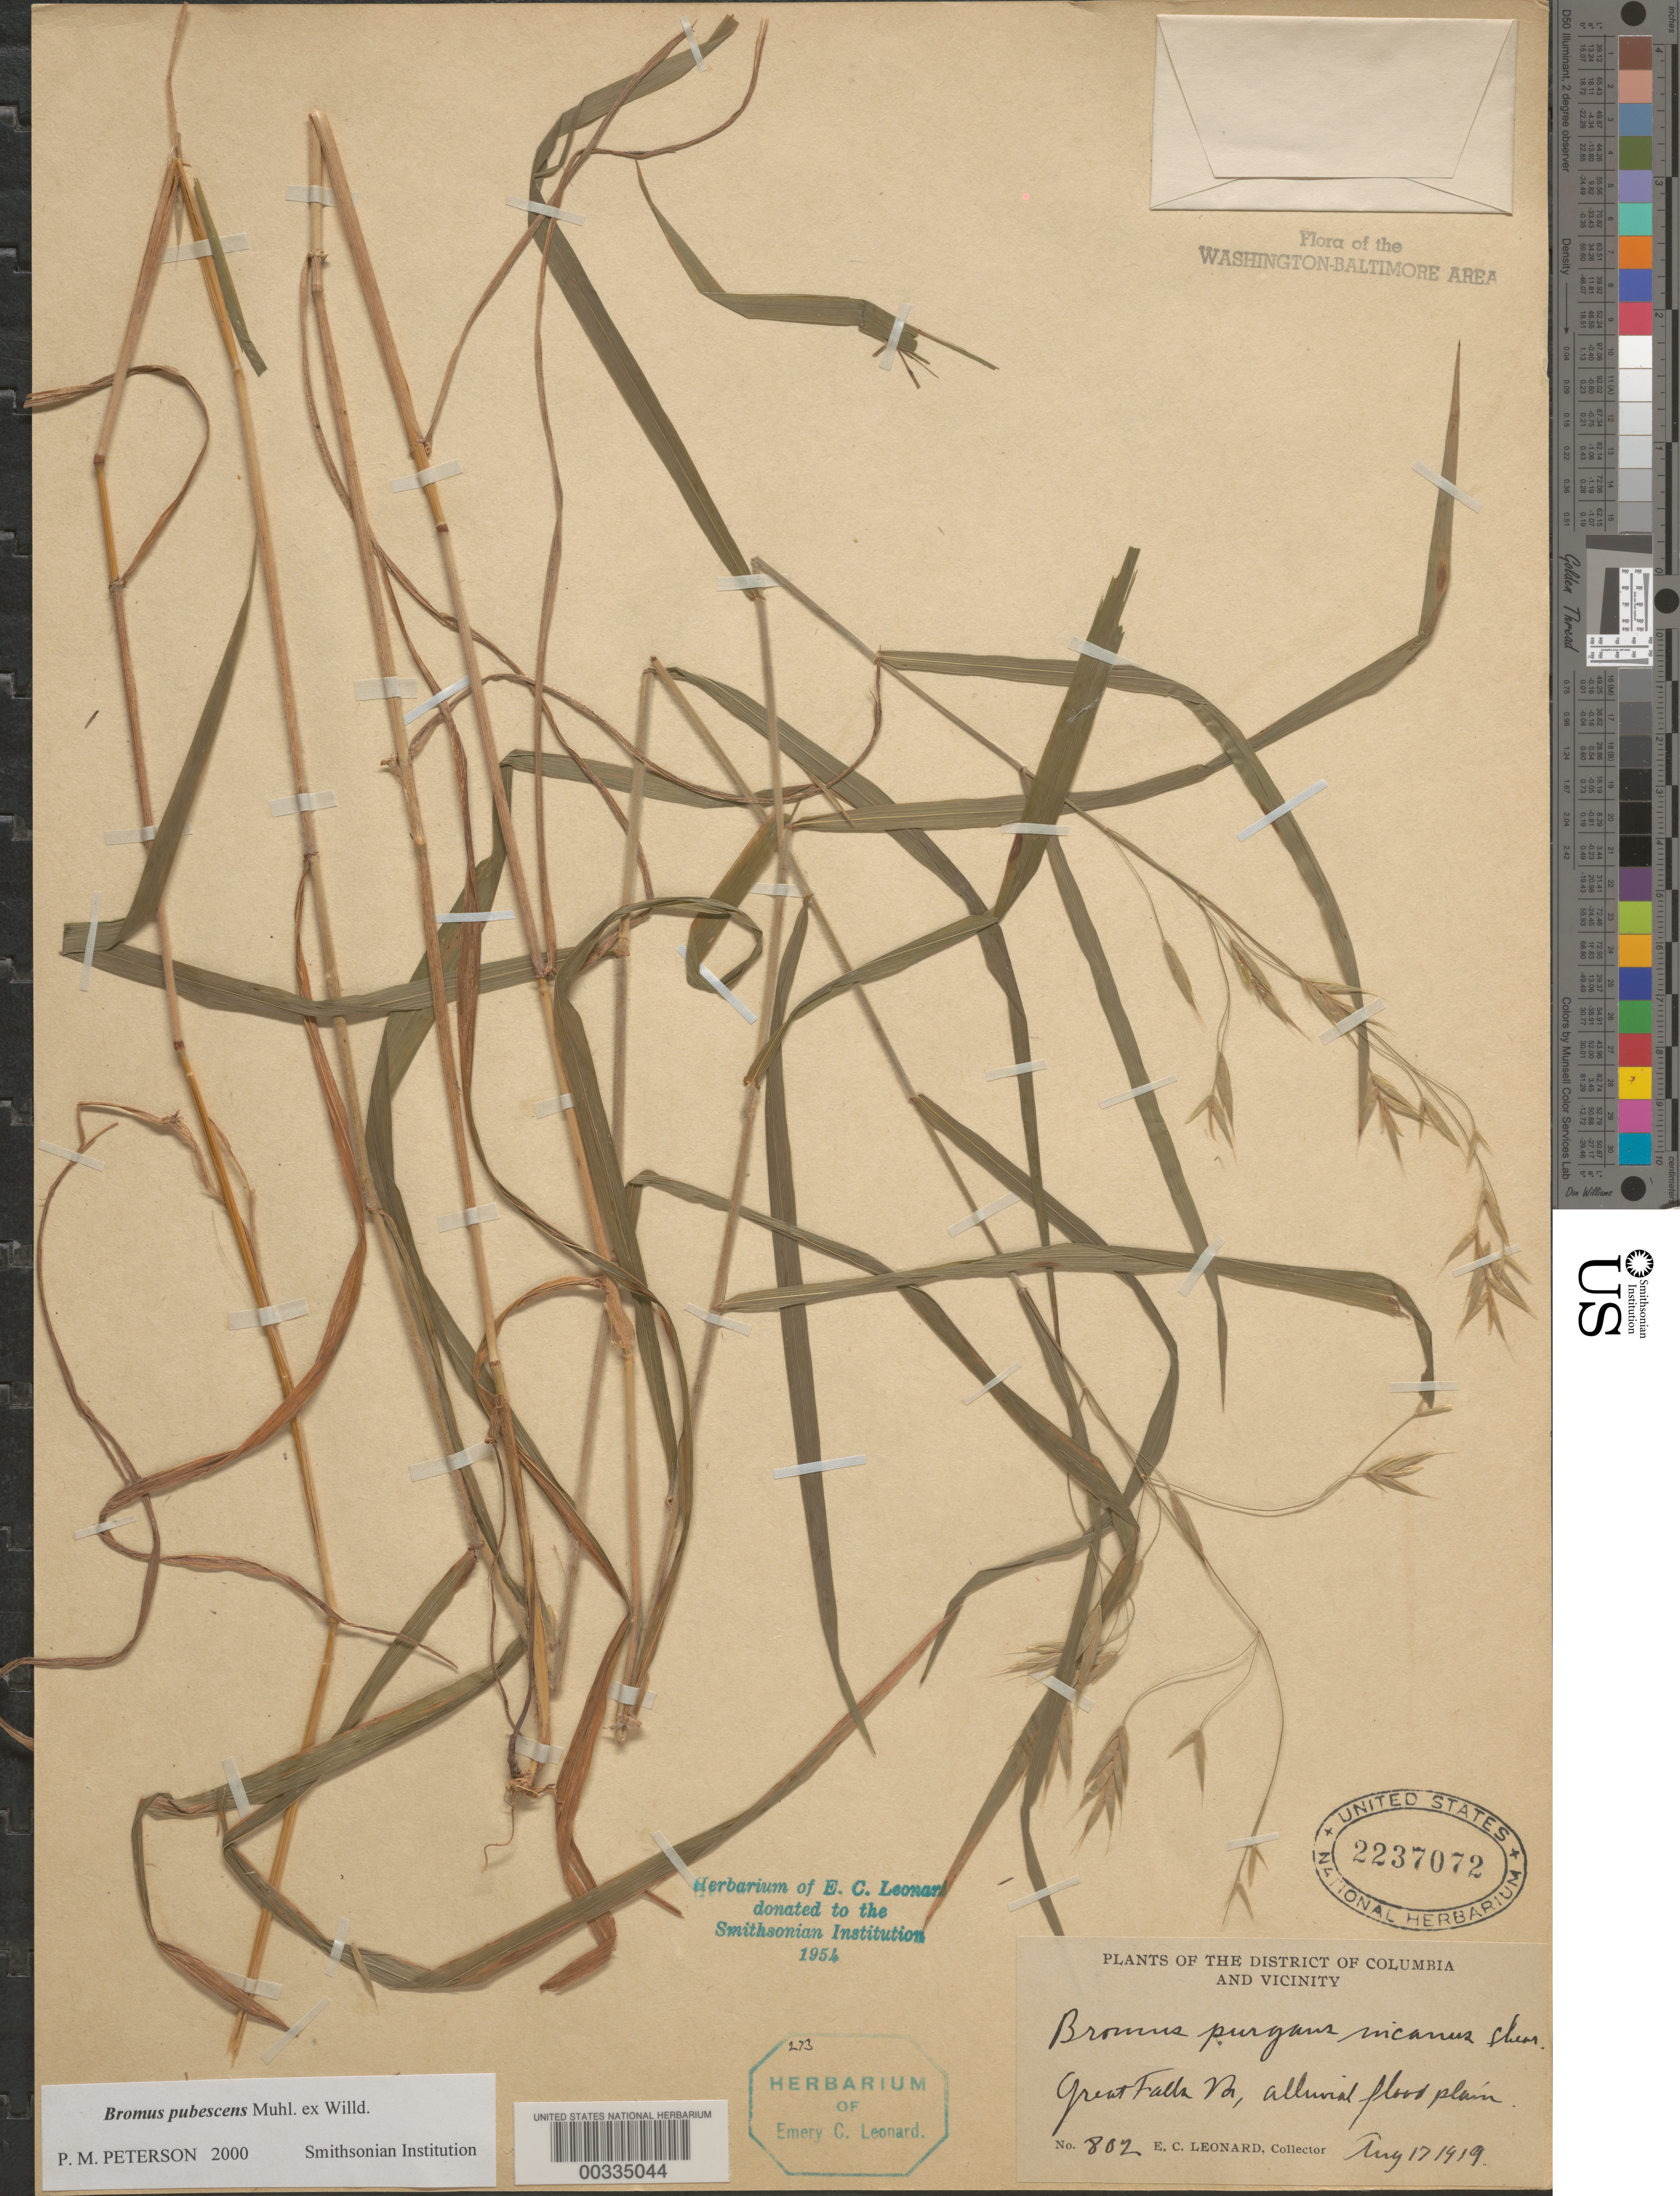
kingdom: Plantae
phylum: Tracheophyta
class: Liliopsida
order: Poales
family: Poaceae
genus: Bromus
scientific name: Bromus pubescens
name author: Muhl. ex Willd.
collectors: E. C. Leonard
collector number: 802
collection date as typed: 17 Aug 1919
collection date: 1919-08-17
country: United States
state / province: Virginia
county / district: Fairfax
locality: Great Falls C. and O. Canal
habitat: Aluvial flood plain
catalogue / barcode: US 2237072